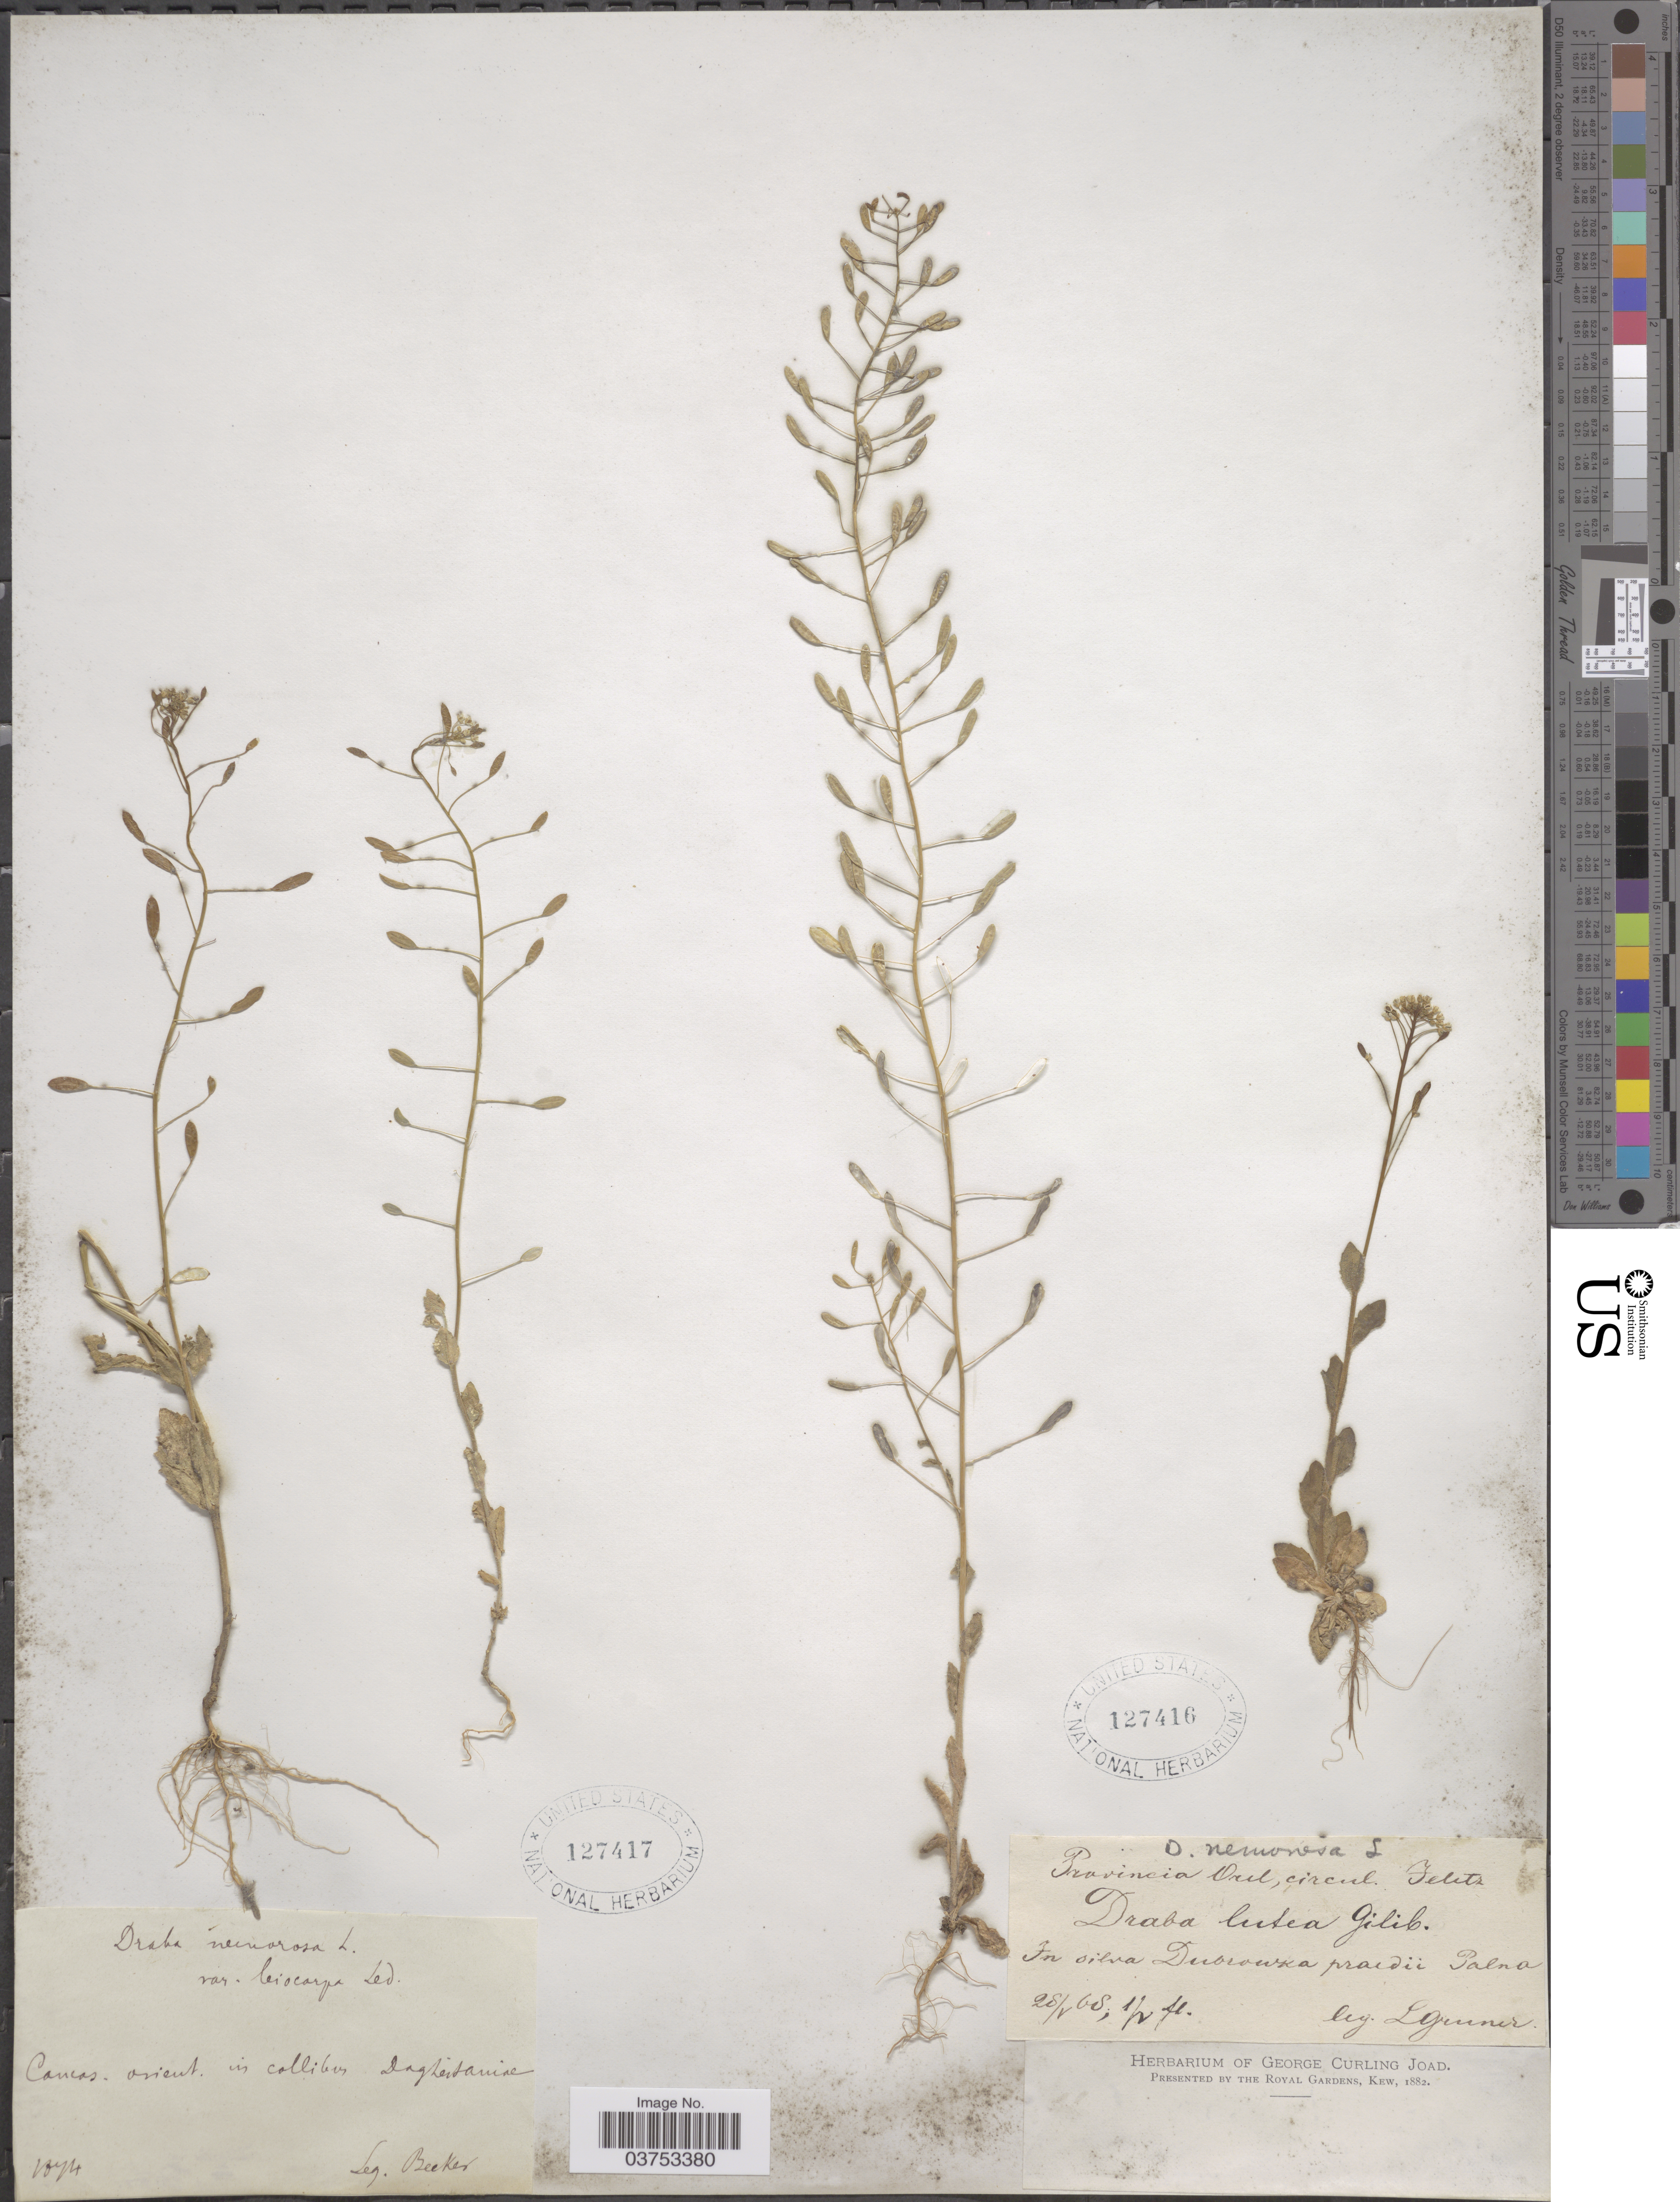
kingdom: Plantae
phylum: Tracheophyta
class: Magnoliopsida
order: Brassicales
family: Brassicaceae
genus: Draba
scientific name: Draba nemorosa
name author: L.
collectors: -. Becker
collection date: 1874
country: Russian Federation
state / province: Dagestan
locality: Caucas. orient. in collibus Daghestaniae.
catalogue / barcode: US 127417